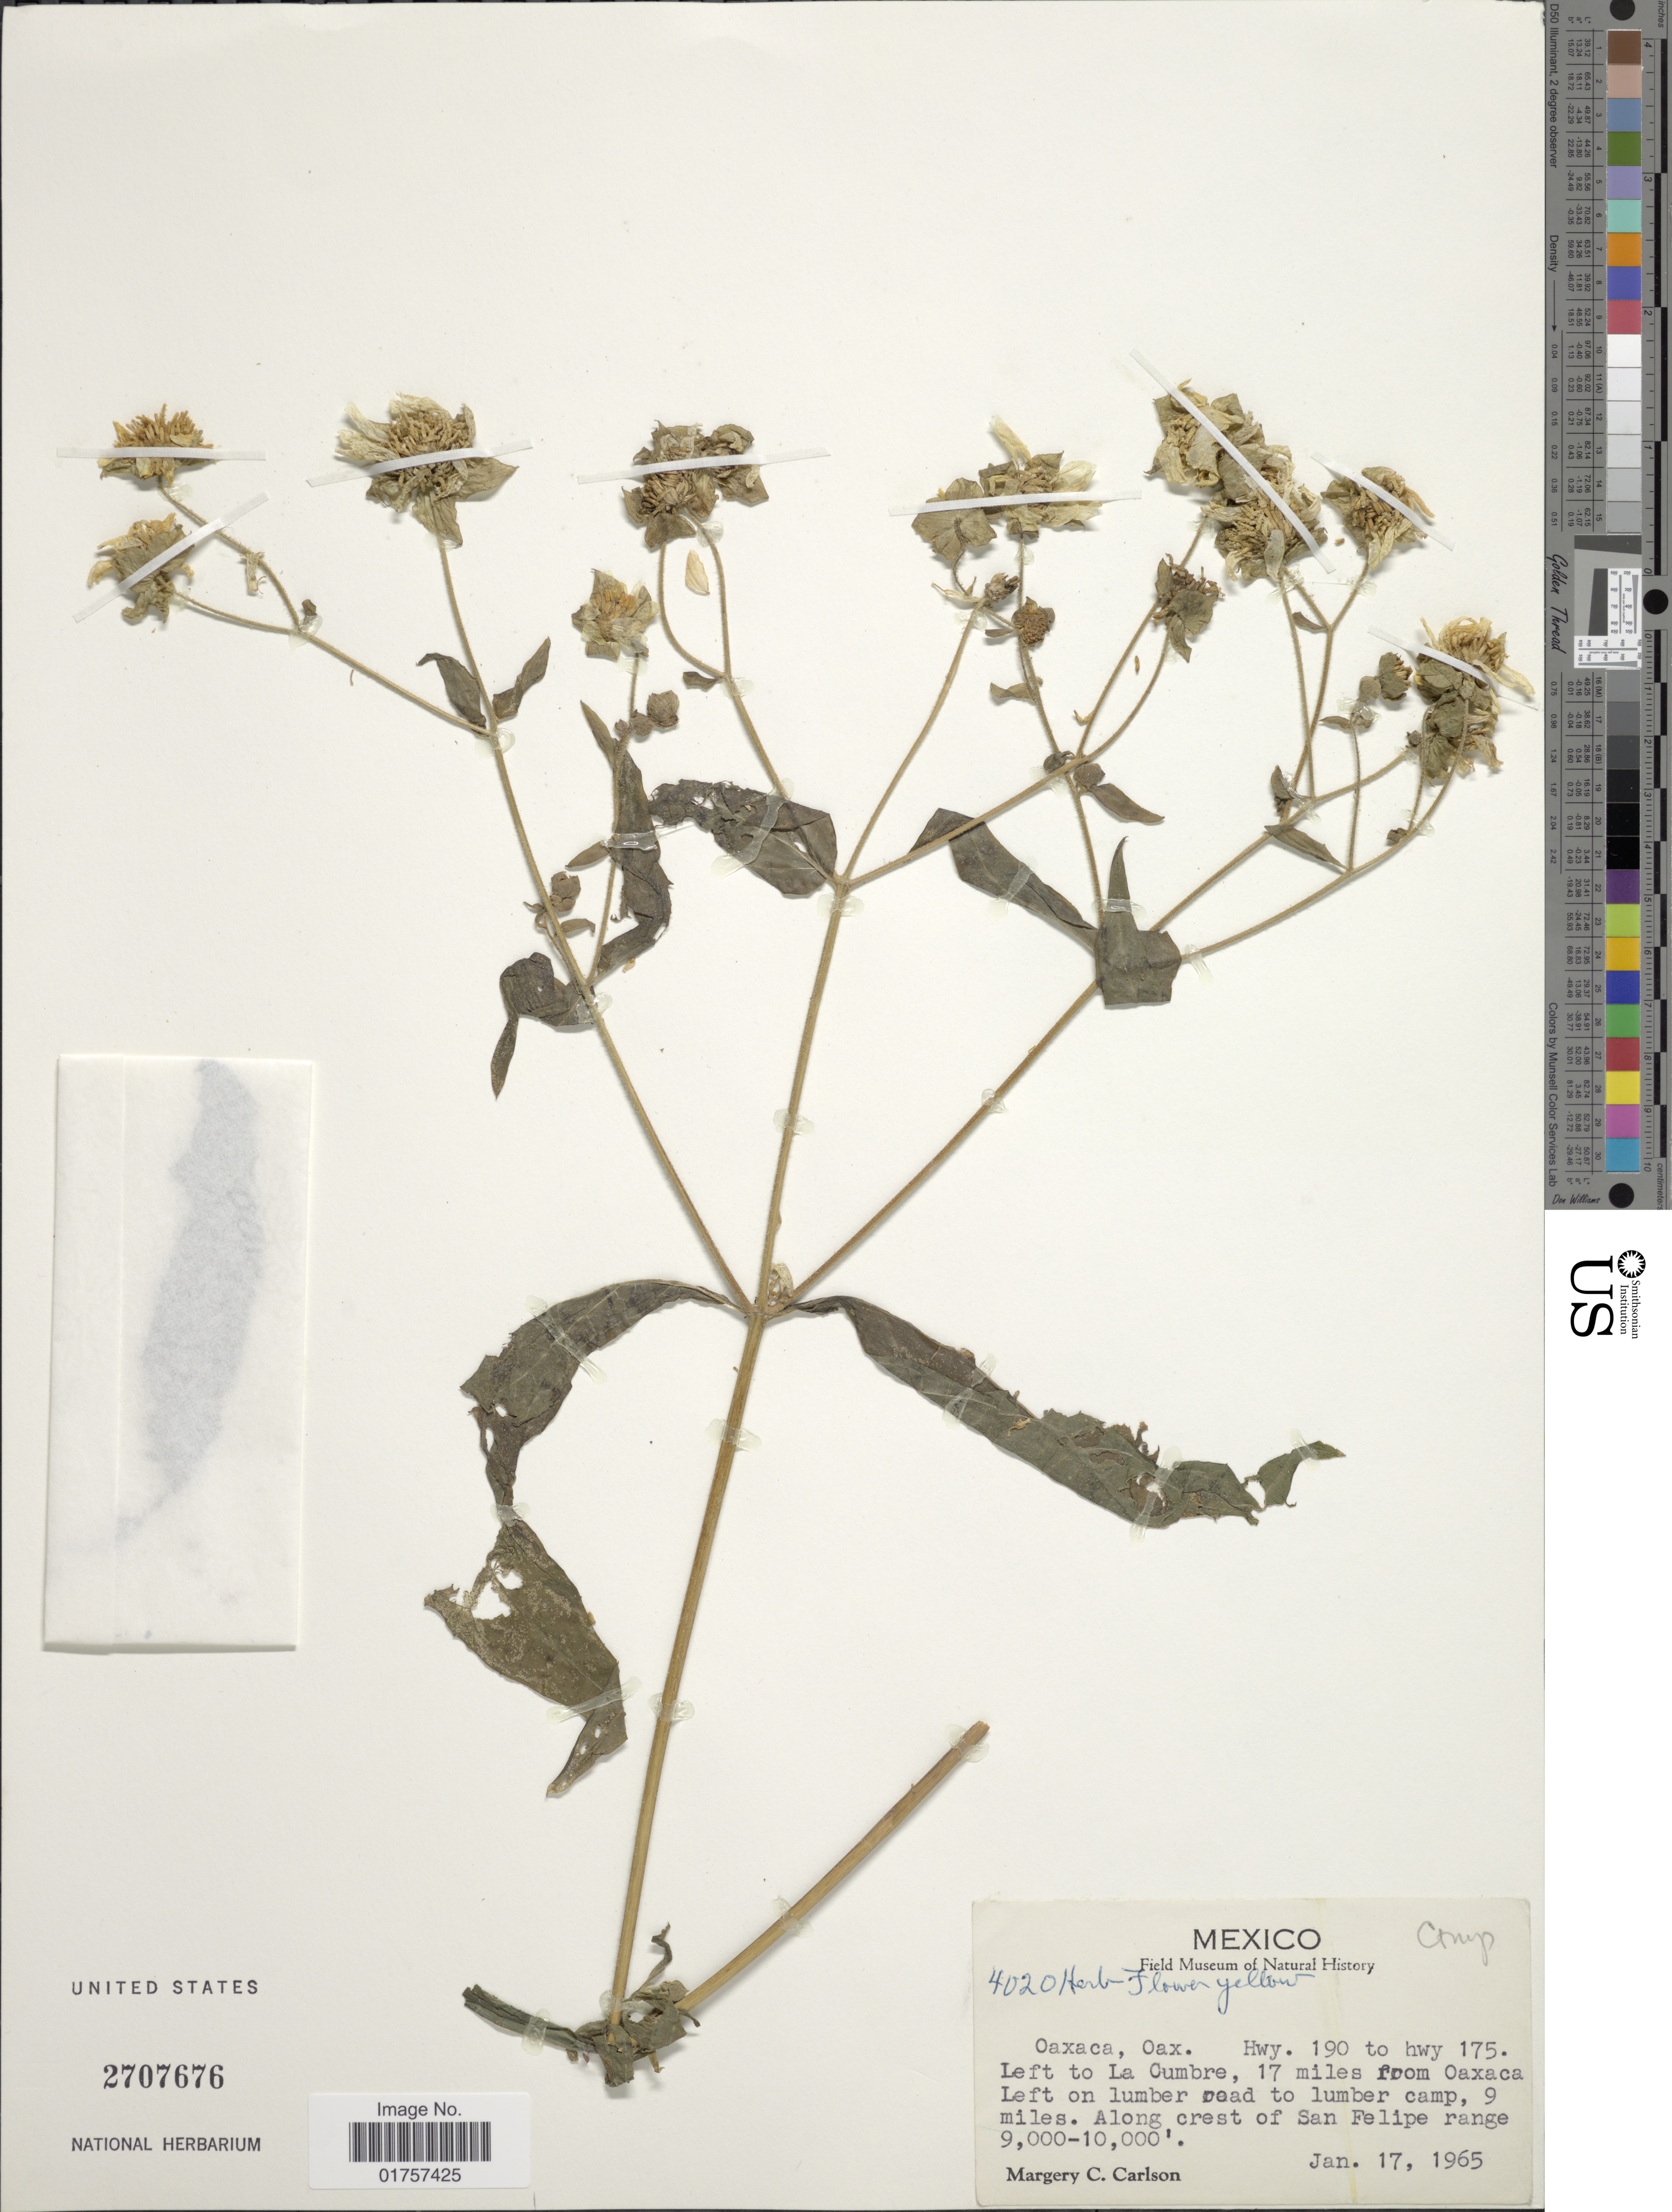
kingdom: Plantae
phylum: Tracheophyta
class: Magnoliopsida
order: Asterales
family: Asteraceae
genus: Rumfordia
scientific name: Rumfordia sp.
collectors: M. C. Carlson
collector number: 4020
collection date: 1965-01-17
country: Mexico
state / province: Oaxaca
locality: Oaxaca. Hwy. 190 to hwy 175. Left to La Cumbre, 17 miles from Oaxaca. Left on lumber road [interpreted] to lumber camp, 9 miles. Along crest of San Felipe range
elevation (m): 2743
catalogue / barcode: US 2707676